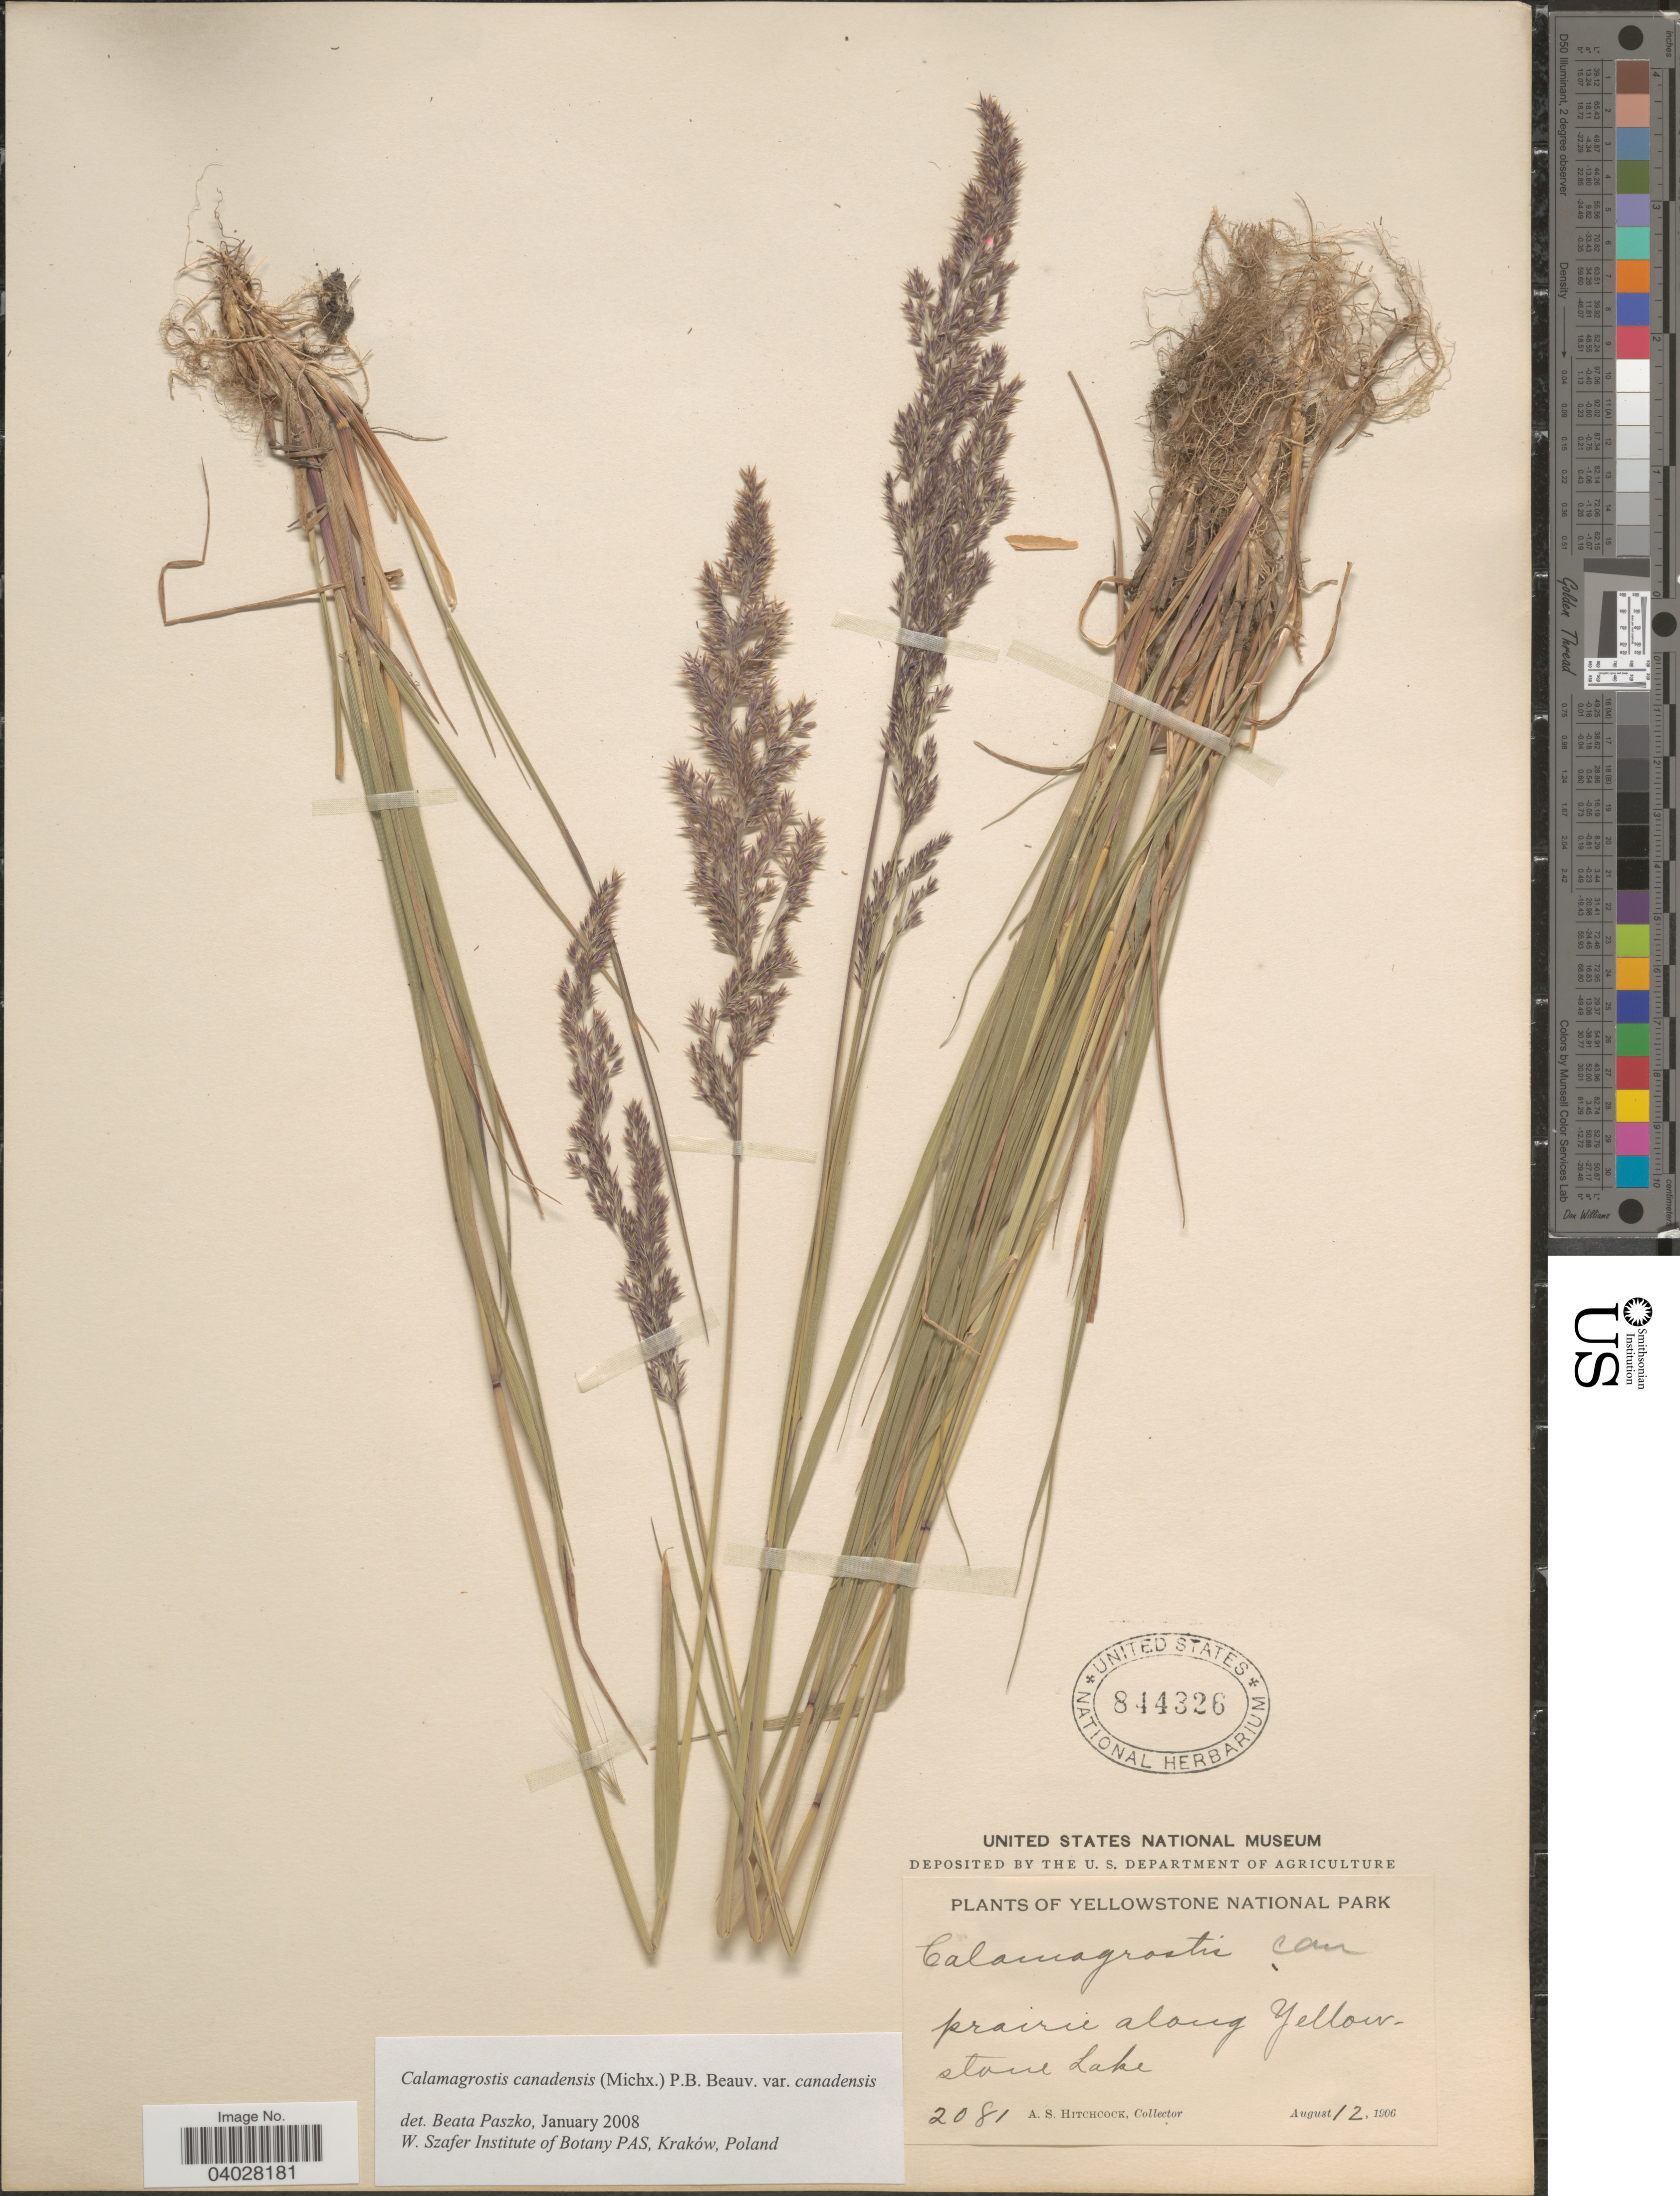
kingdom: Plantae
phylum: Tracheophyta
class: Liliopsida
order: Poales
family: Poaceae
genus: Calamagrostis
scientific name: Calamagrostis canadensis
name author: (Michx.) P. Beauv.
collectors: A. S. Hitchcock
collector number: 2081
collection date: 1906-08-12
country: United States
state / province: Wyoming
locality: Yellowstone National Park. Along Yellowstone Lake.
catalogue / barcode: US 844326